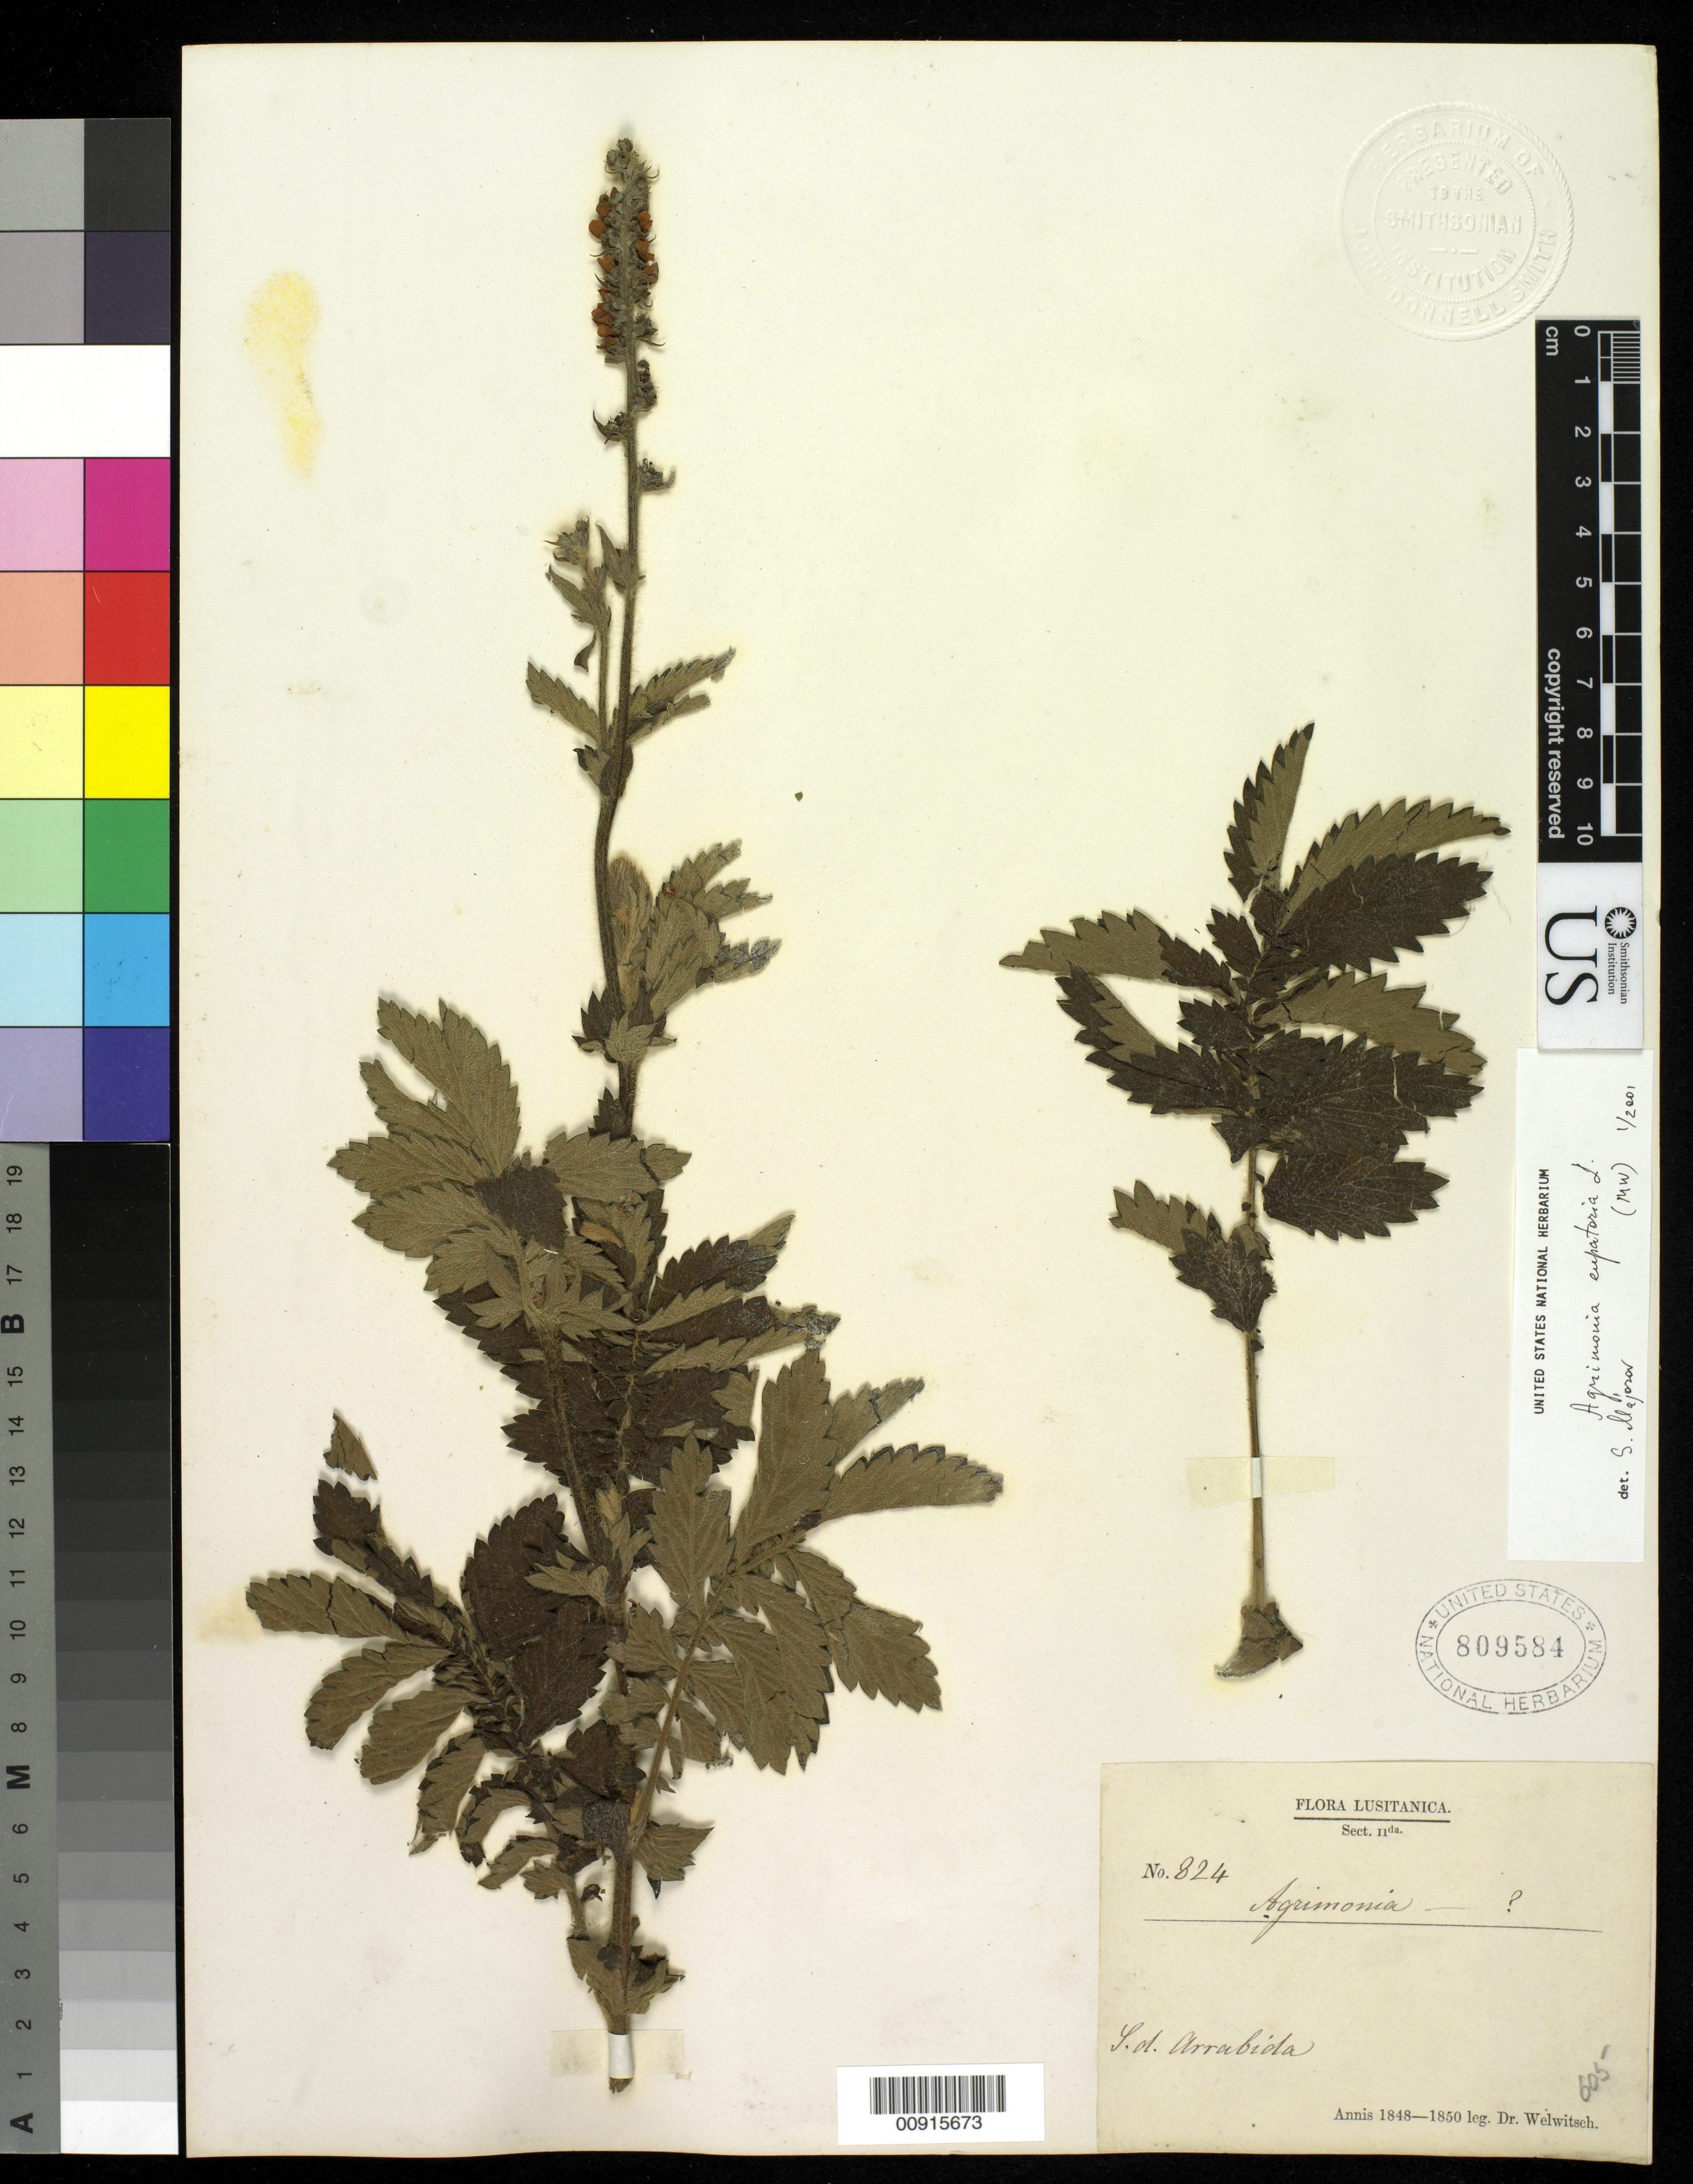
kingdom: Plantae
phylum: Tracheophyta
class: Magnoliopsida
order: Rosales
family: Rosaceae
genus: Agrimonia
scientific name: Agrimonia eupatoria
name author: L.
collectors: F. M. Welwitsch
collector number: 824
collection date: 1848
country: Portugal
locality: Serra d'Arrabida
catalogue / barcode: US 809584